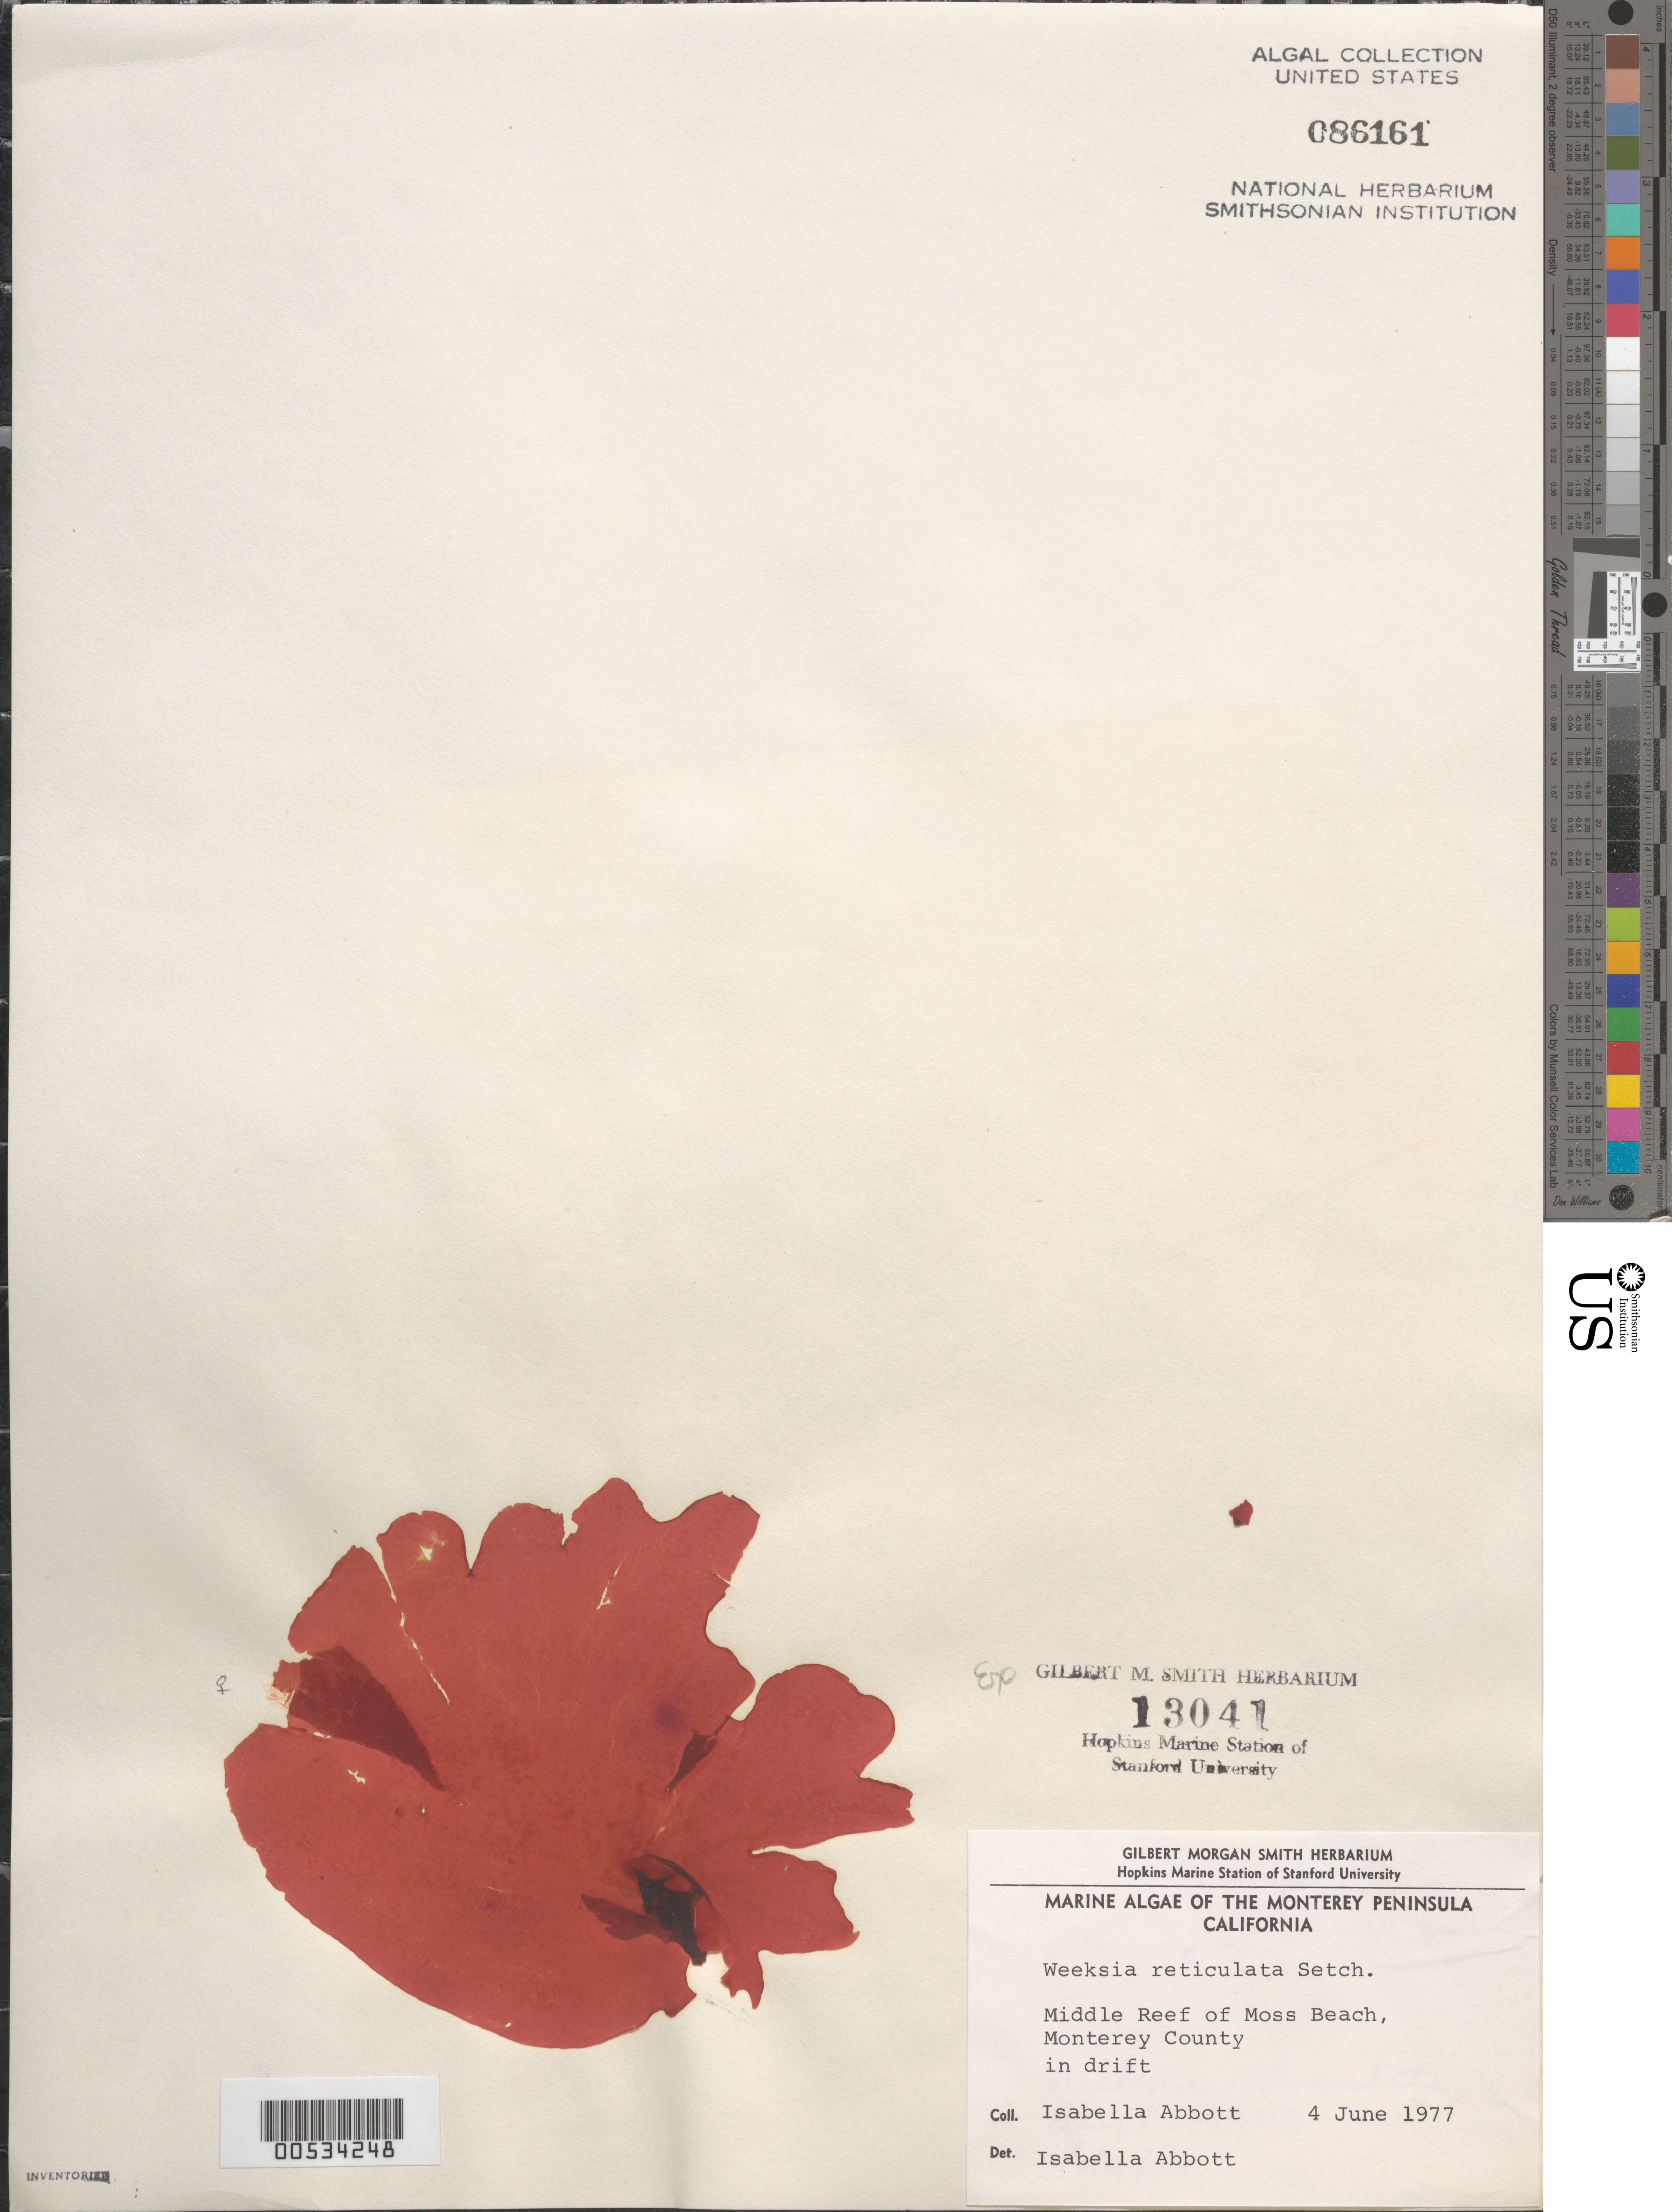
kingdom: Plantae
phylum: Rhodophyta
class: Florideophyceae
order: Gigartinales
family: Dumontiaceae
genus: Weeksia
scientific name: Weeksia reticulata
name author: Setch.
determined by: Abbott, Isabella A.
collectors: I. A. Abbott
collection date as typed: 04 Jun 1977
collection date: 1977-06-04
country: United States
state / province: California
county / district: Monterey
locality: Middle Reef of Moss Beach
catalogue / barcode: US 86161